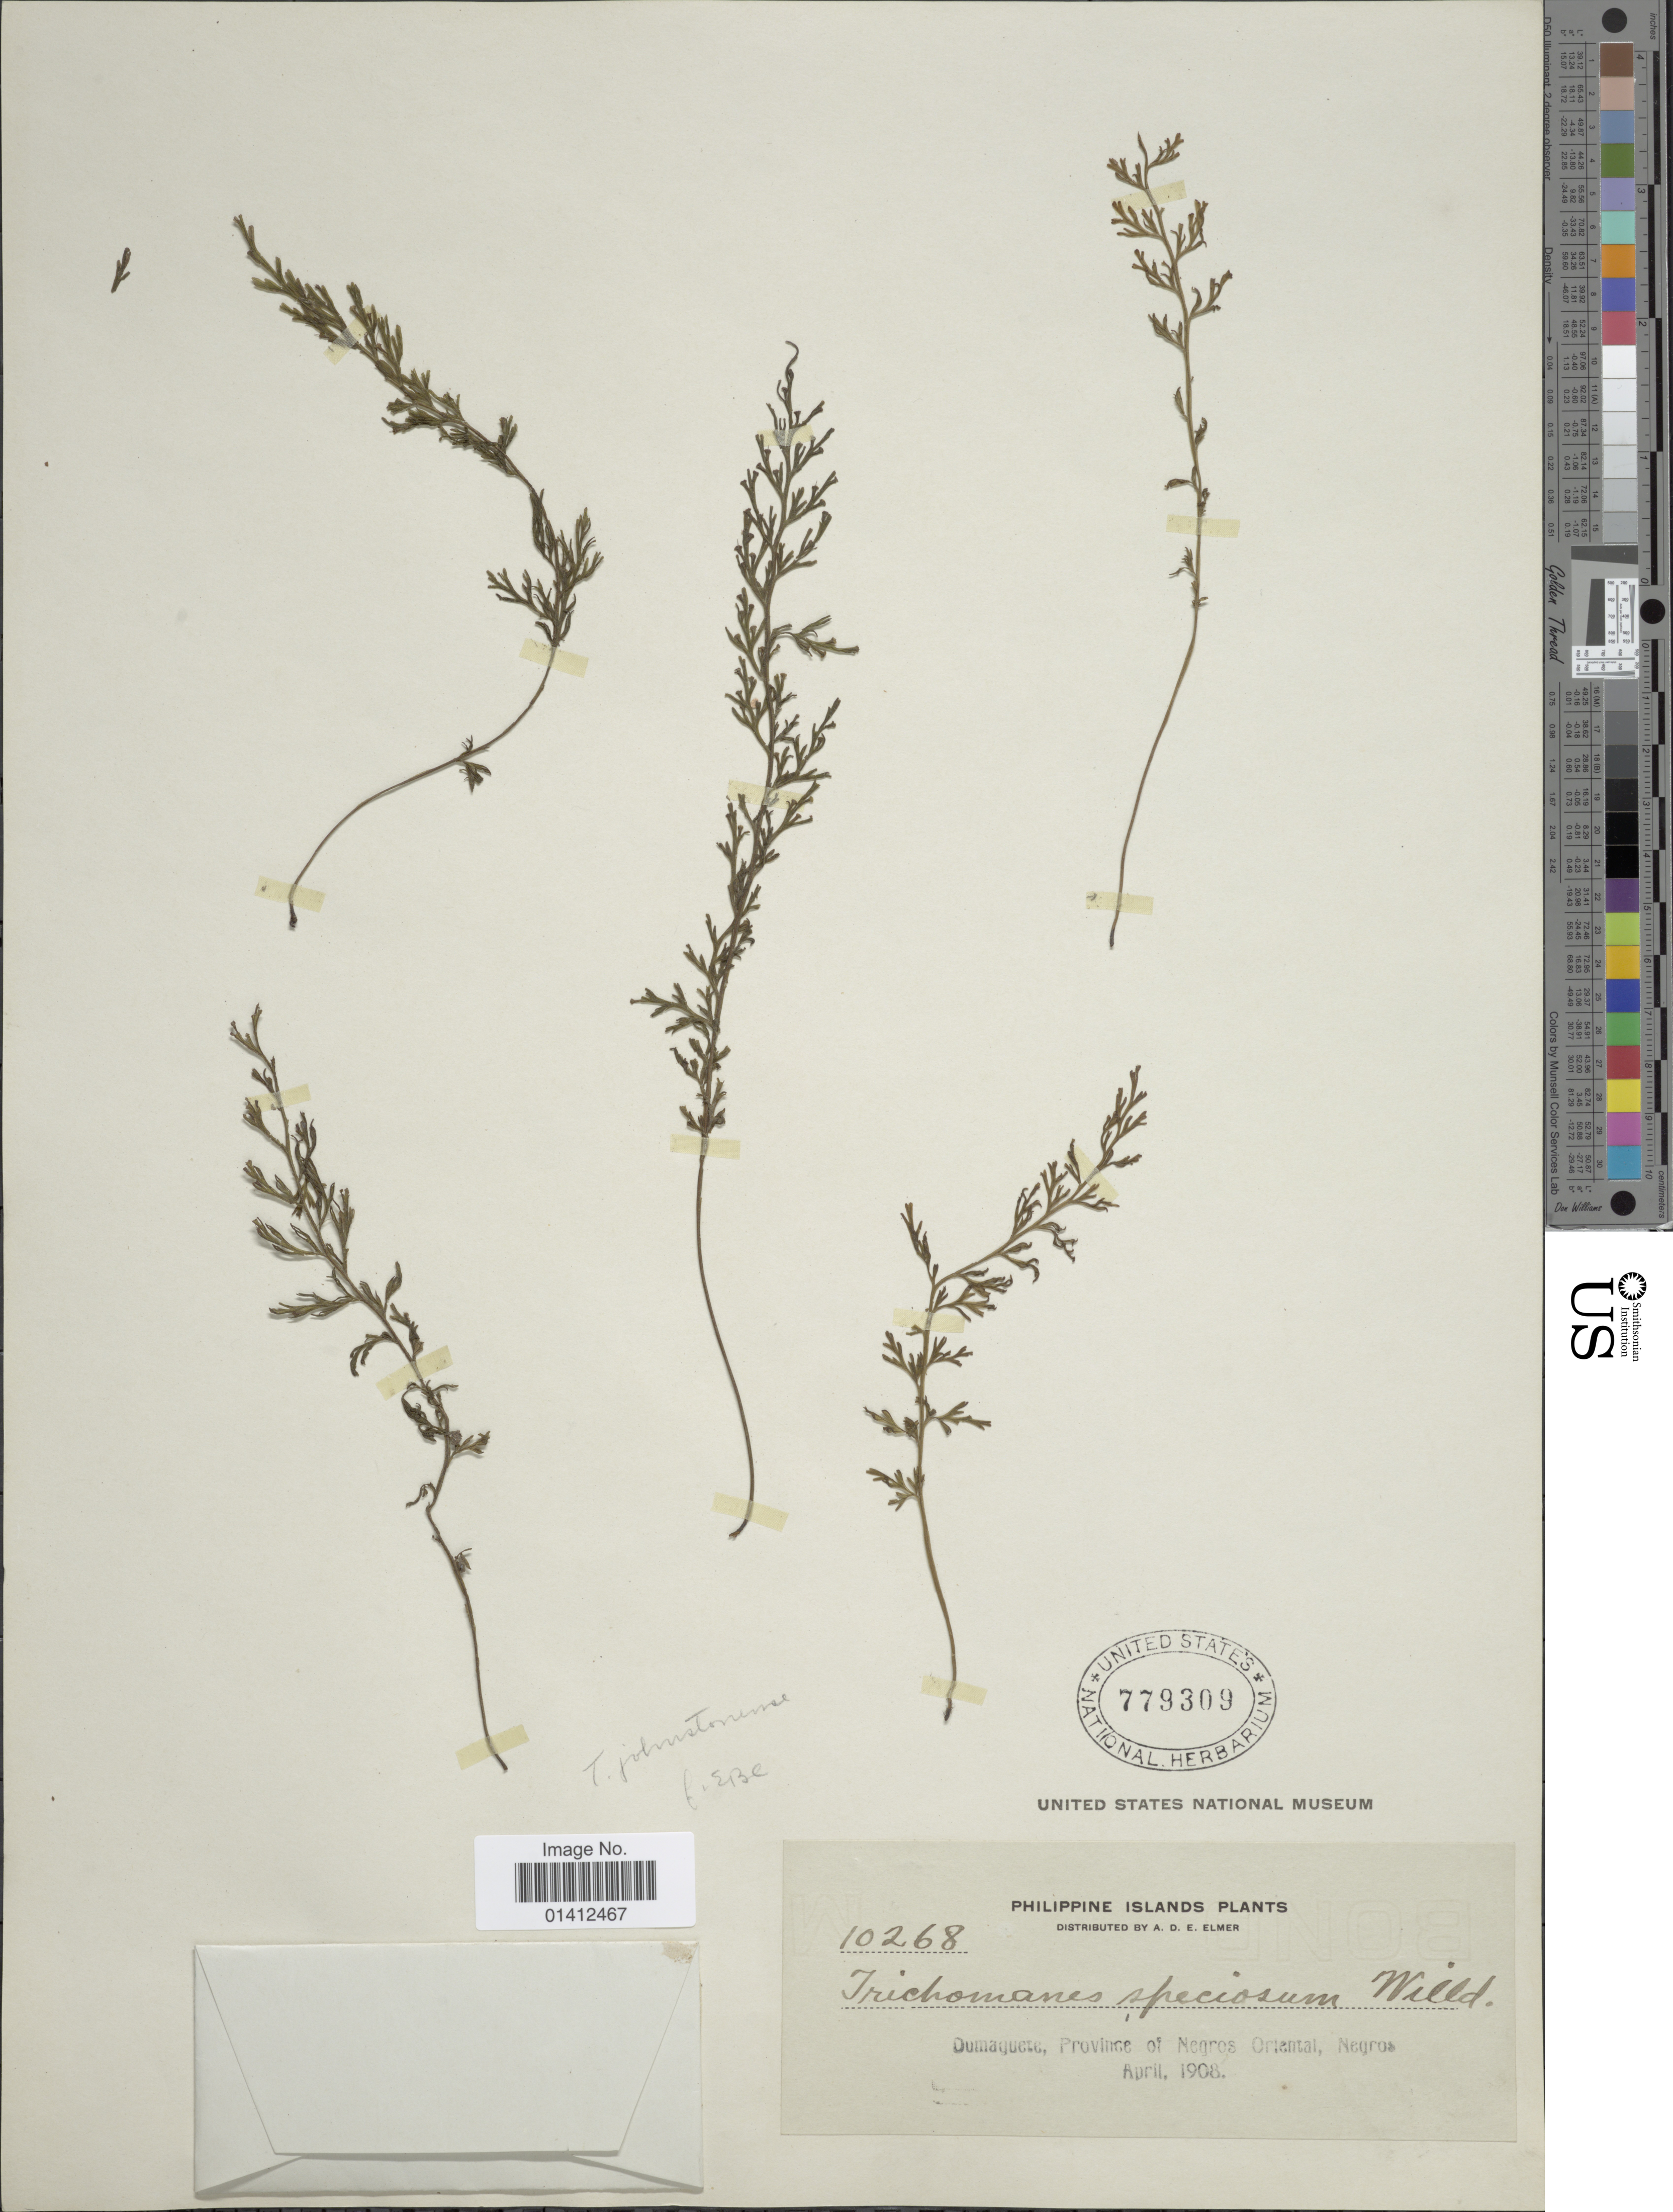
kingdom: Plantae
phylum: Tracheophyta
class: Polypodiopsida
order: Hymenophyllales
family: Hymenophyllaceae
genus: Vandenboschia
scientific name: Vandenboschia johnstonensis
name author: (Bailey) Copel.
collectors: A. D. E. Elmer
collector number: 10268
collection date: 1908-04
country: Philippines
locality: Dumaguete, Province of Negros Oriental, negros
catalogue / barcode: US 779309